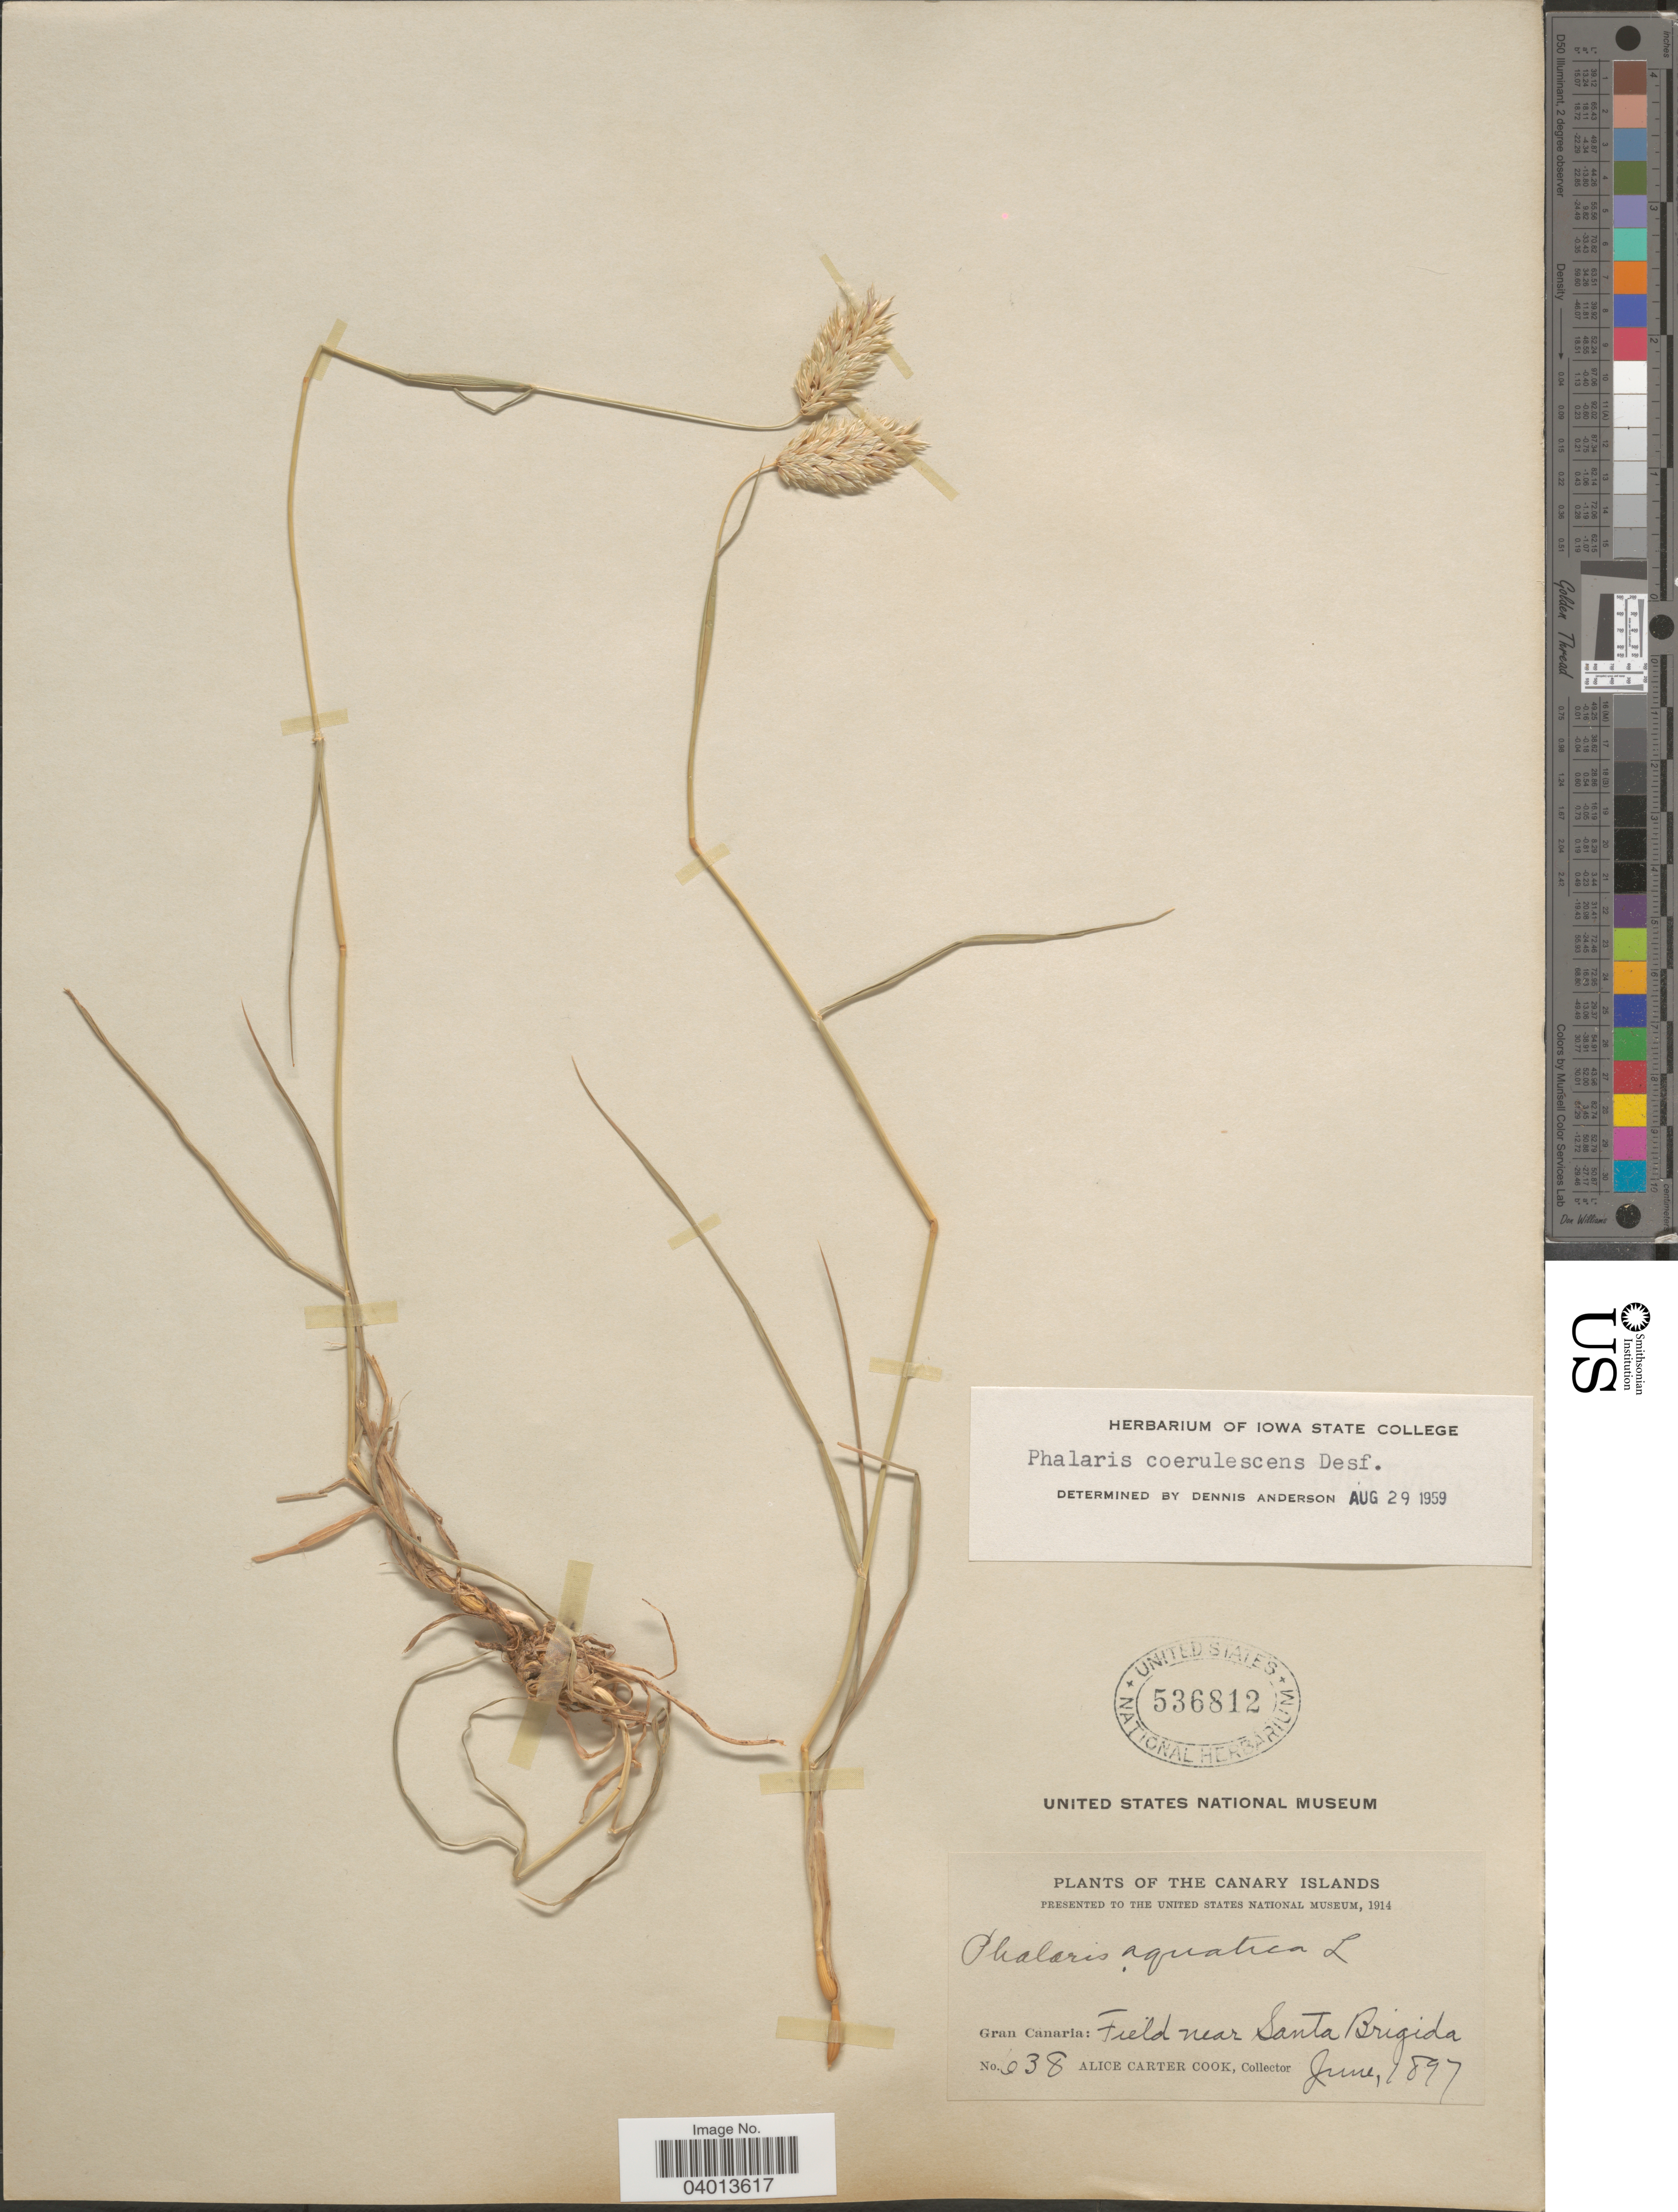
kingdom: Plantae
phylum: Tracheophyta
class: Liliopsida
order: Poales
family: Poaceae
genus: Phalaris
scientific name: Phalaris coerulescens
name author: Desf.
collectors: Alice C. Cook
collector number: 638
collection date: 1897-06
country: Spain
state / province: Canarias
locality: The Canary Islands. Gran Canaria: Field near Santa Brigida.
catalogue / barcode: US 536812